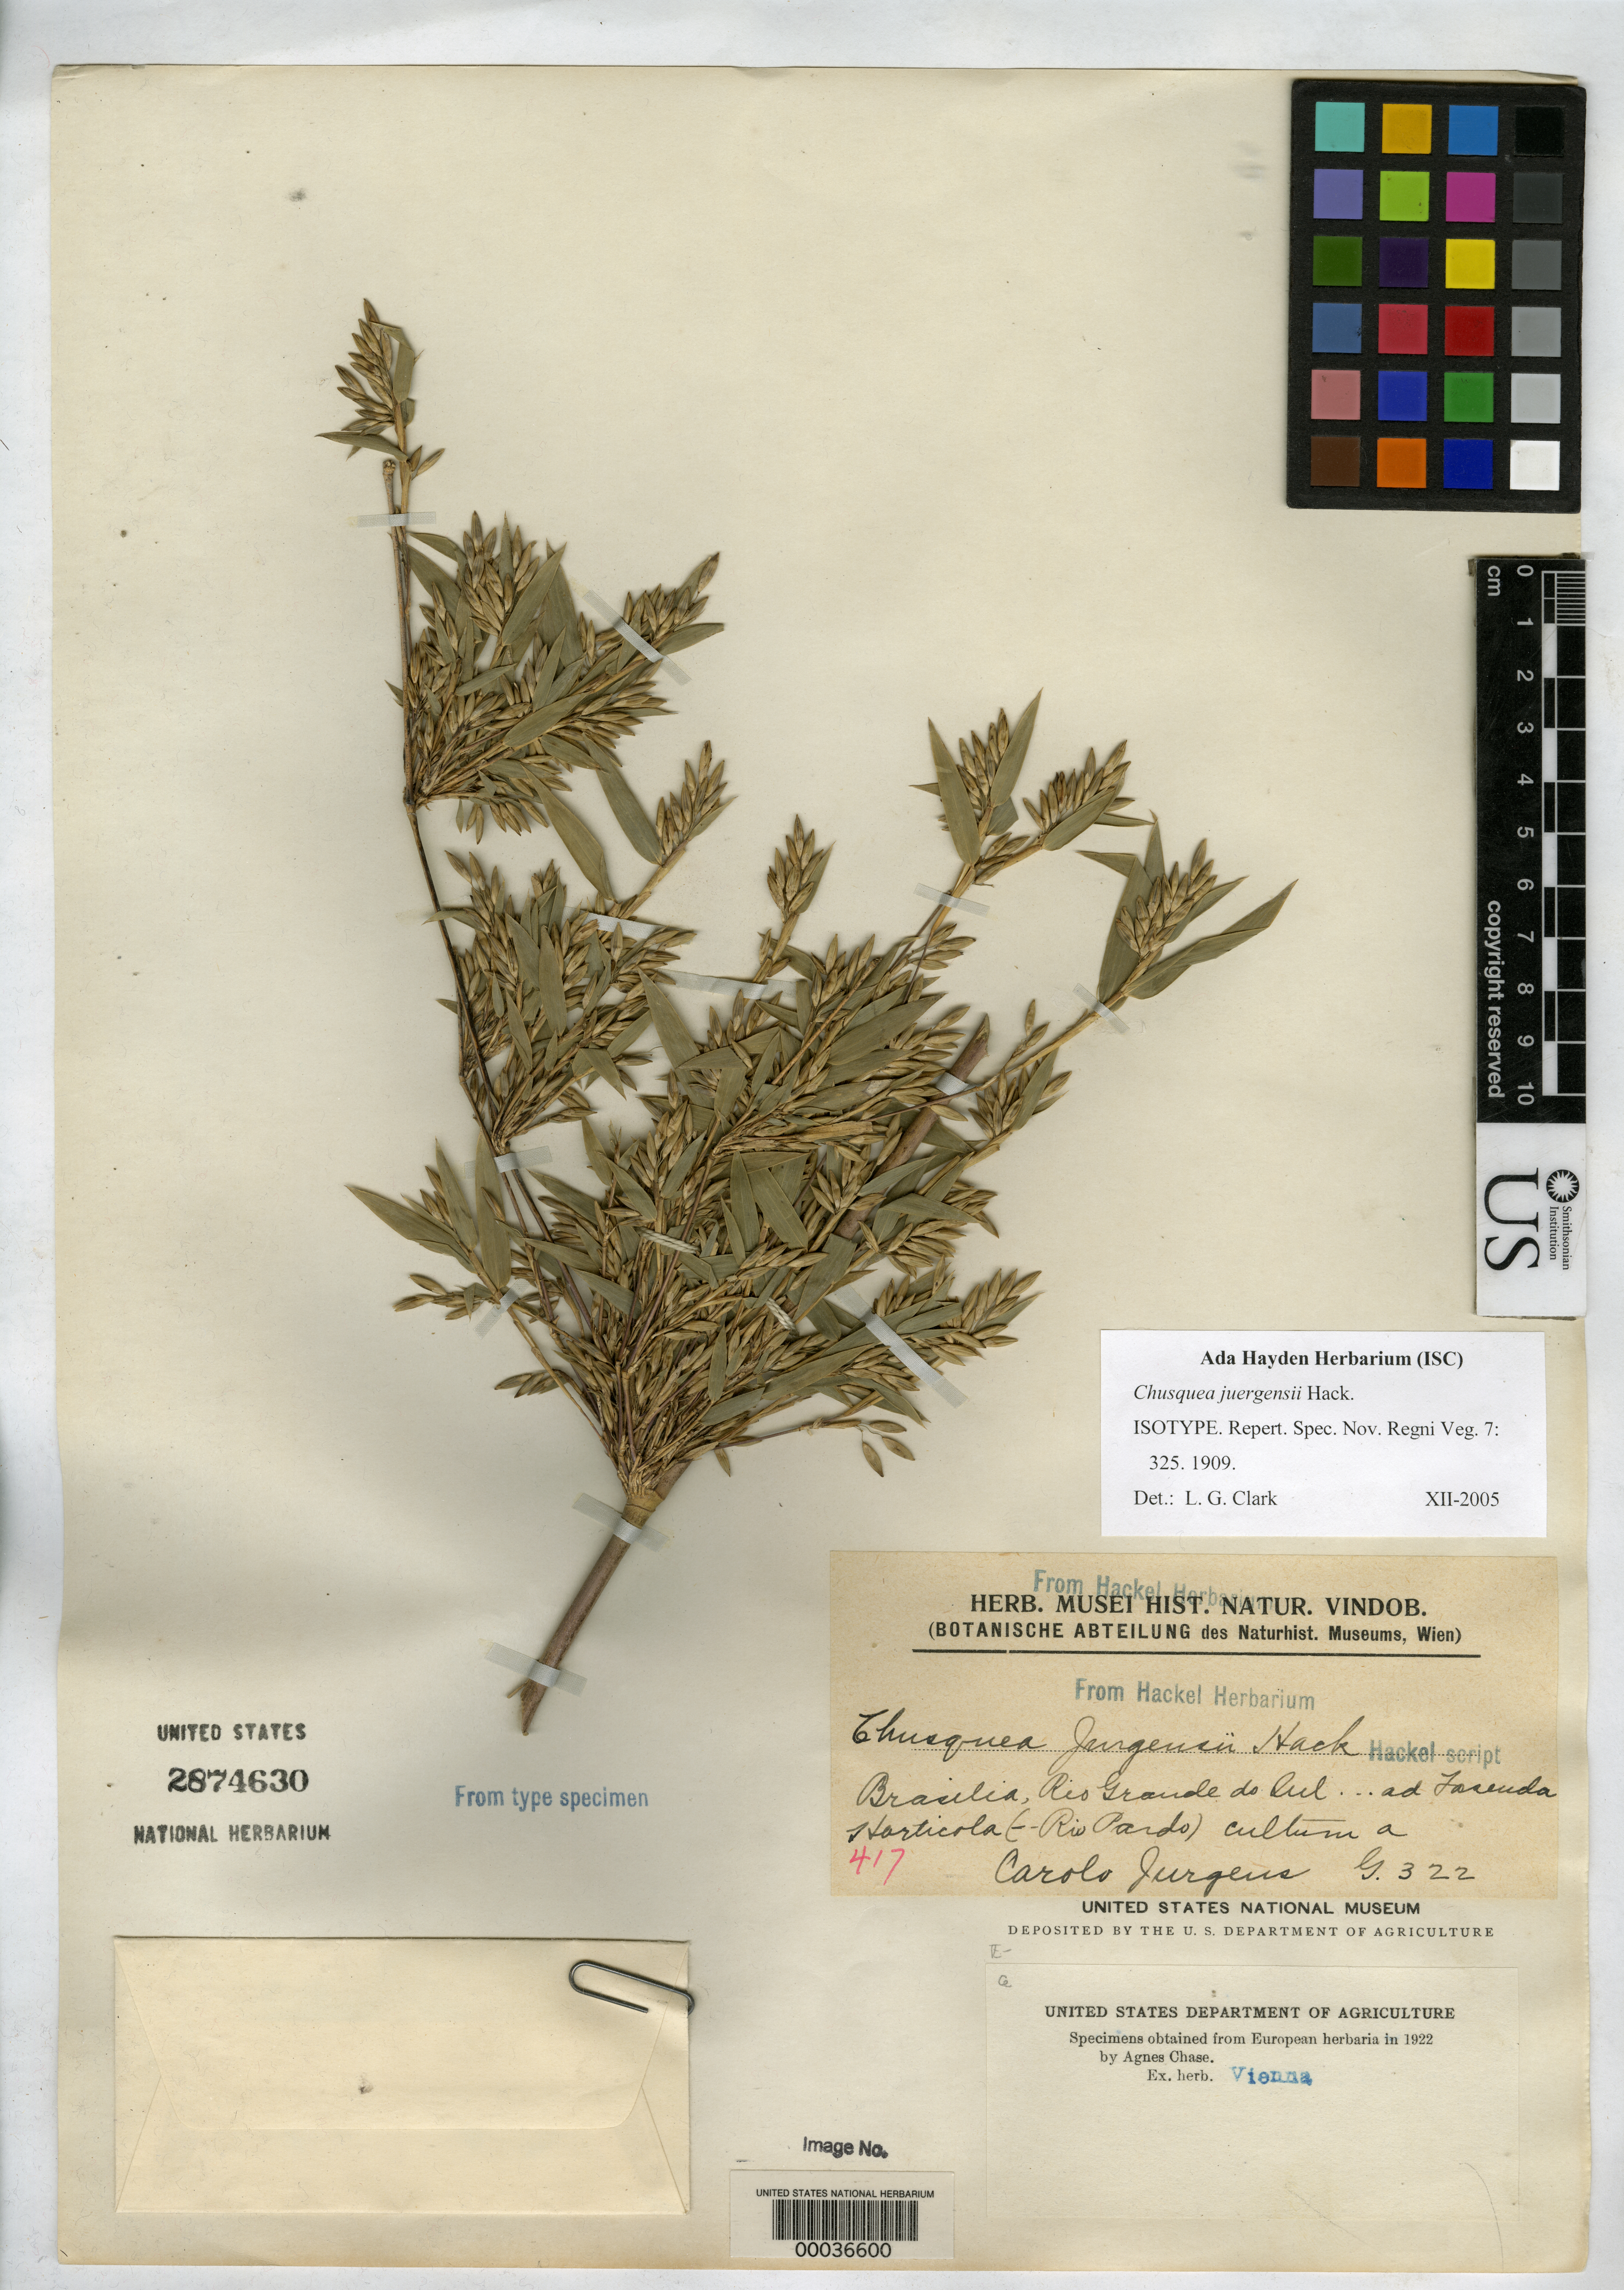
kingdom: Plantae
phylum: Tracheophyta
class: Liliopsida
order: Poales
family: Poaceae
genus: Chusquea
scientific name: Chusquea juergensii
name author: Hack.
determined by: Clark, Lynn G., (ISC), Iowa State University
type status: Isotype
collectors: C. Juergens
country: Brazil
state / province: Rio Grande do Sul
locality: Rio Grande do Sul.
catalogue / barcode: US 2874630